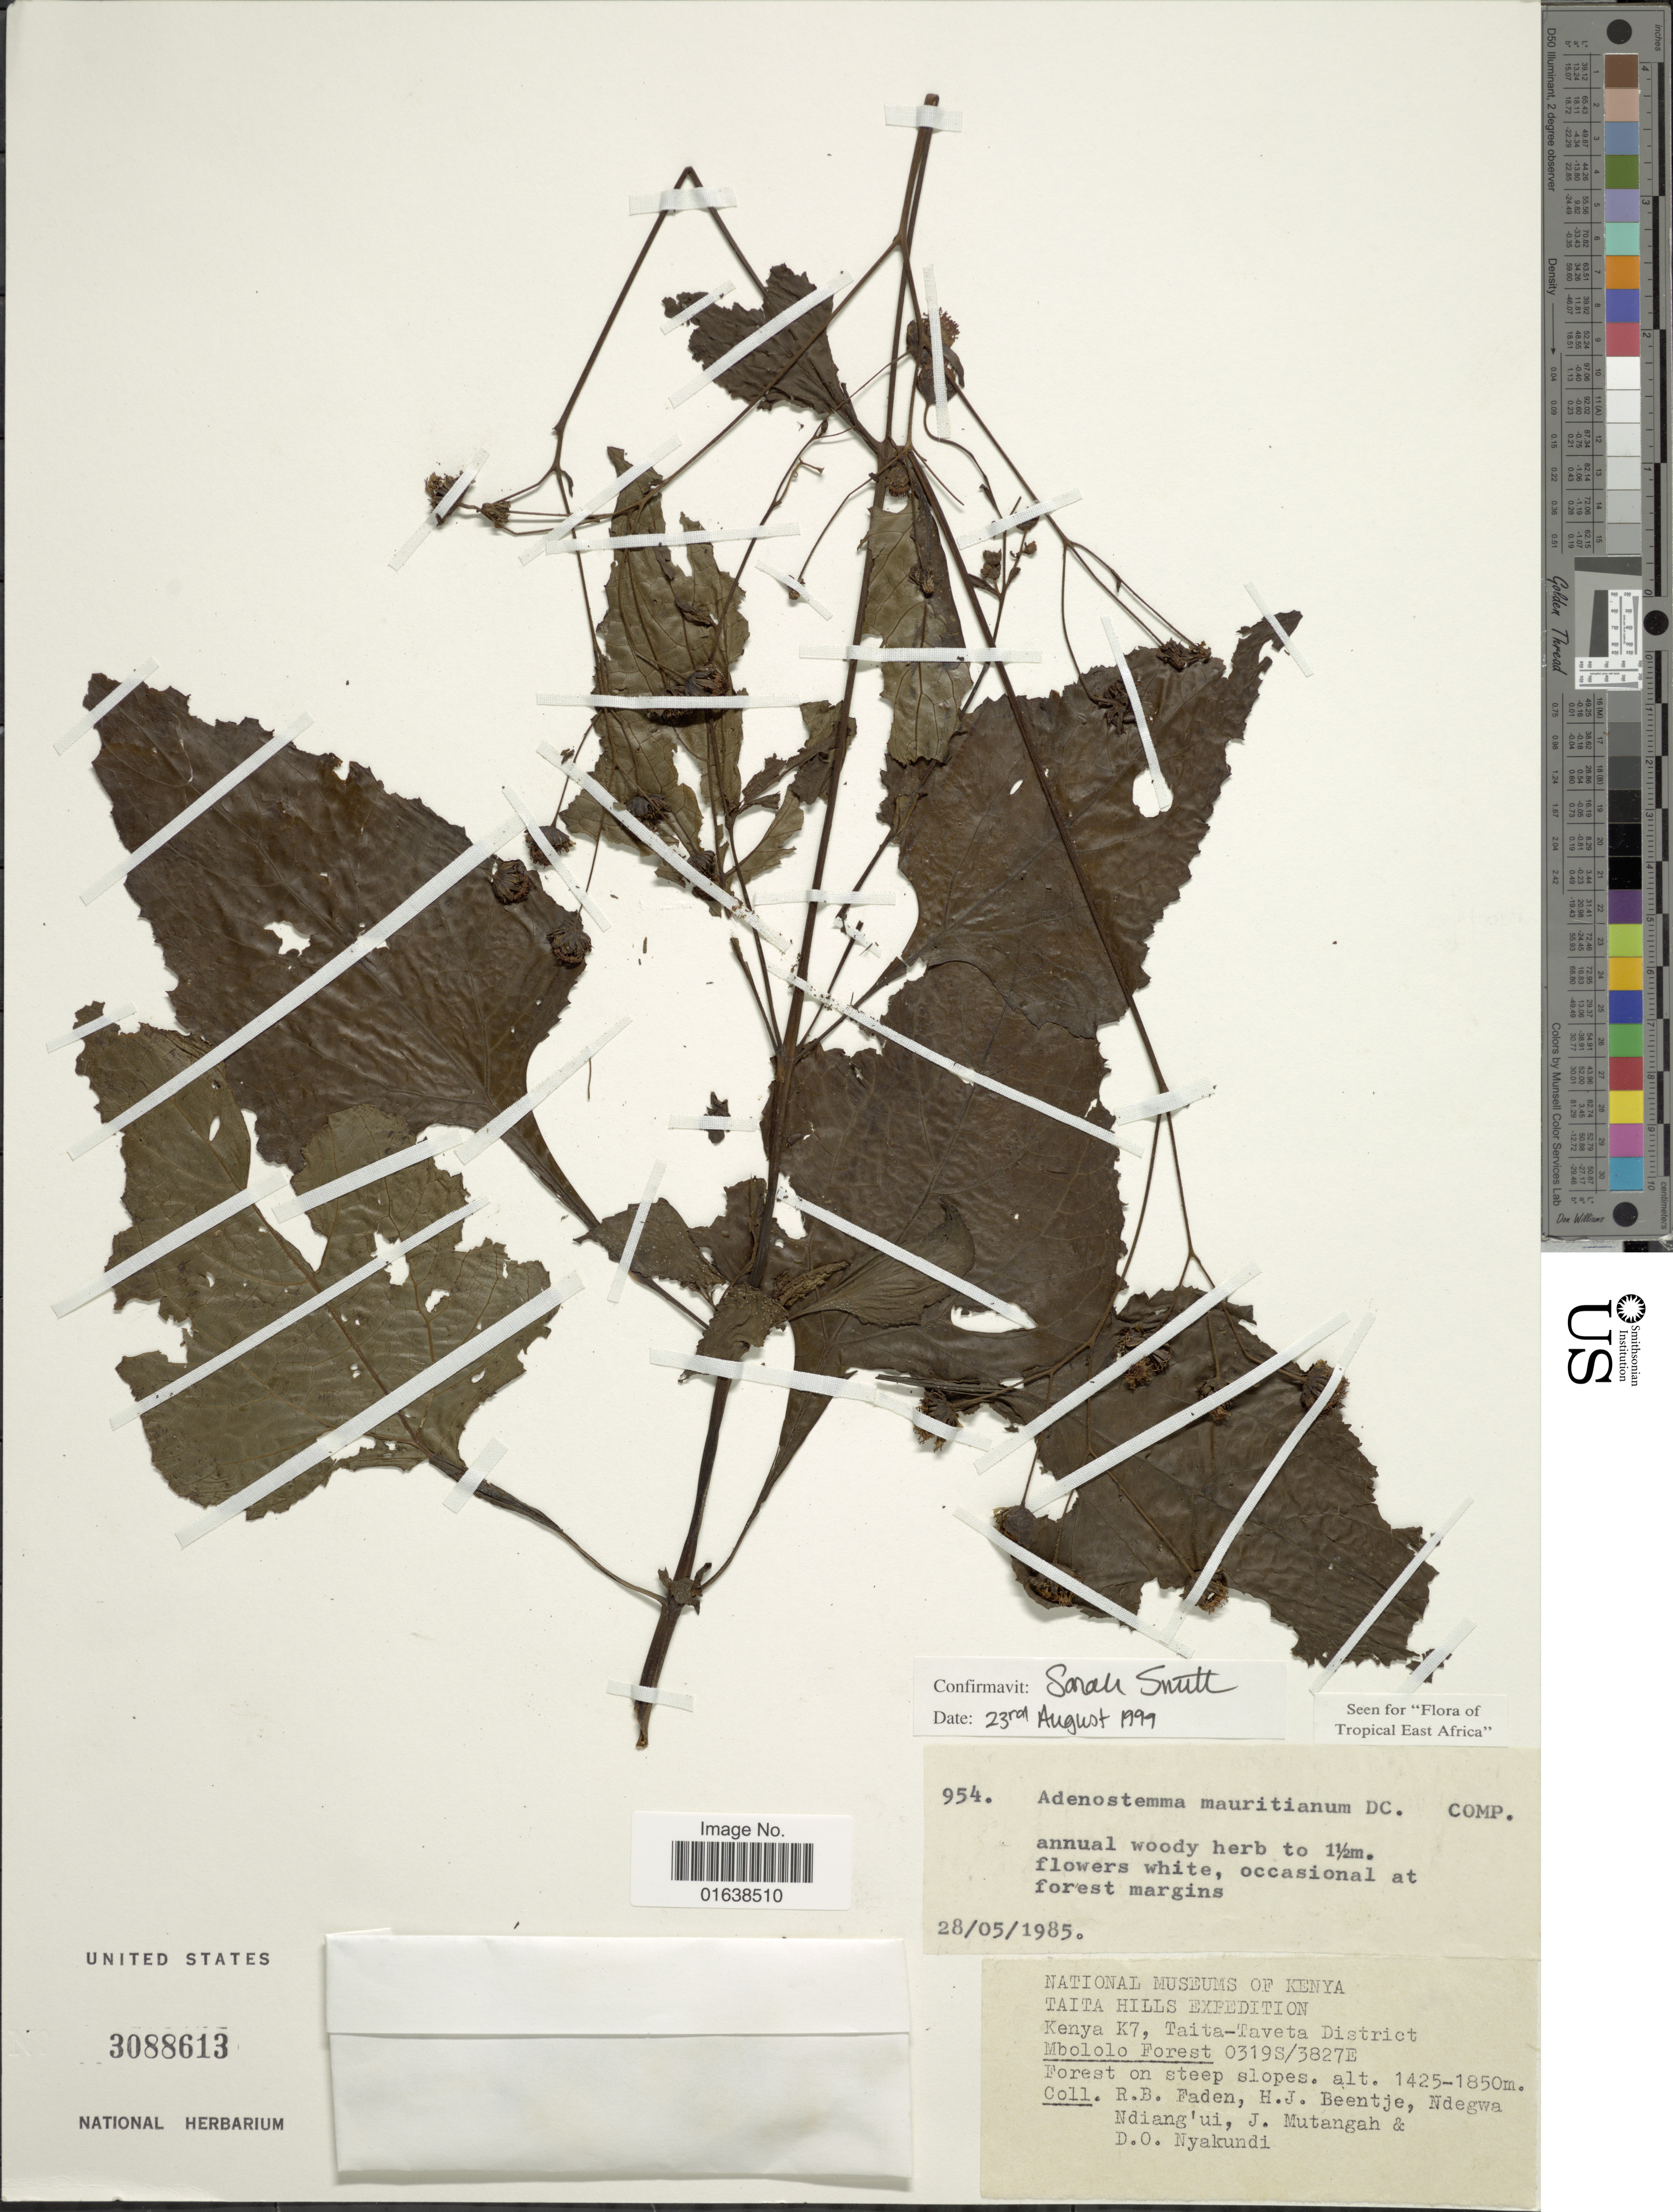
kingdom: Plantae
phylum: Tracheophyta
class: Magnoliopsida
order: Asterales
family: Asteraceae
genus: Adenostemma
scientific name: Adenostemma mauritianum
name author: DC.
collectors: R. B. Faden, H. J. Beentje, Ndegwa Ndiang'ui, J. Mutangah & D. Nyakundi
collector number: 954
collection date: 1985-05-28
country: Kenya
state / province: Taita Taveta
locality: Kenya K7, Taita-Taveta District. Forest on steep slopes, Mbololo Forest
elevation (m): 1425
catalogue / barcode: US 3088613